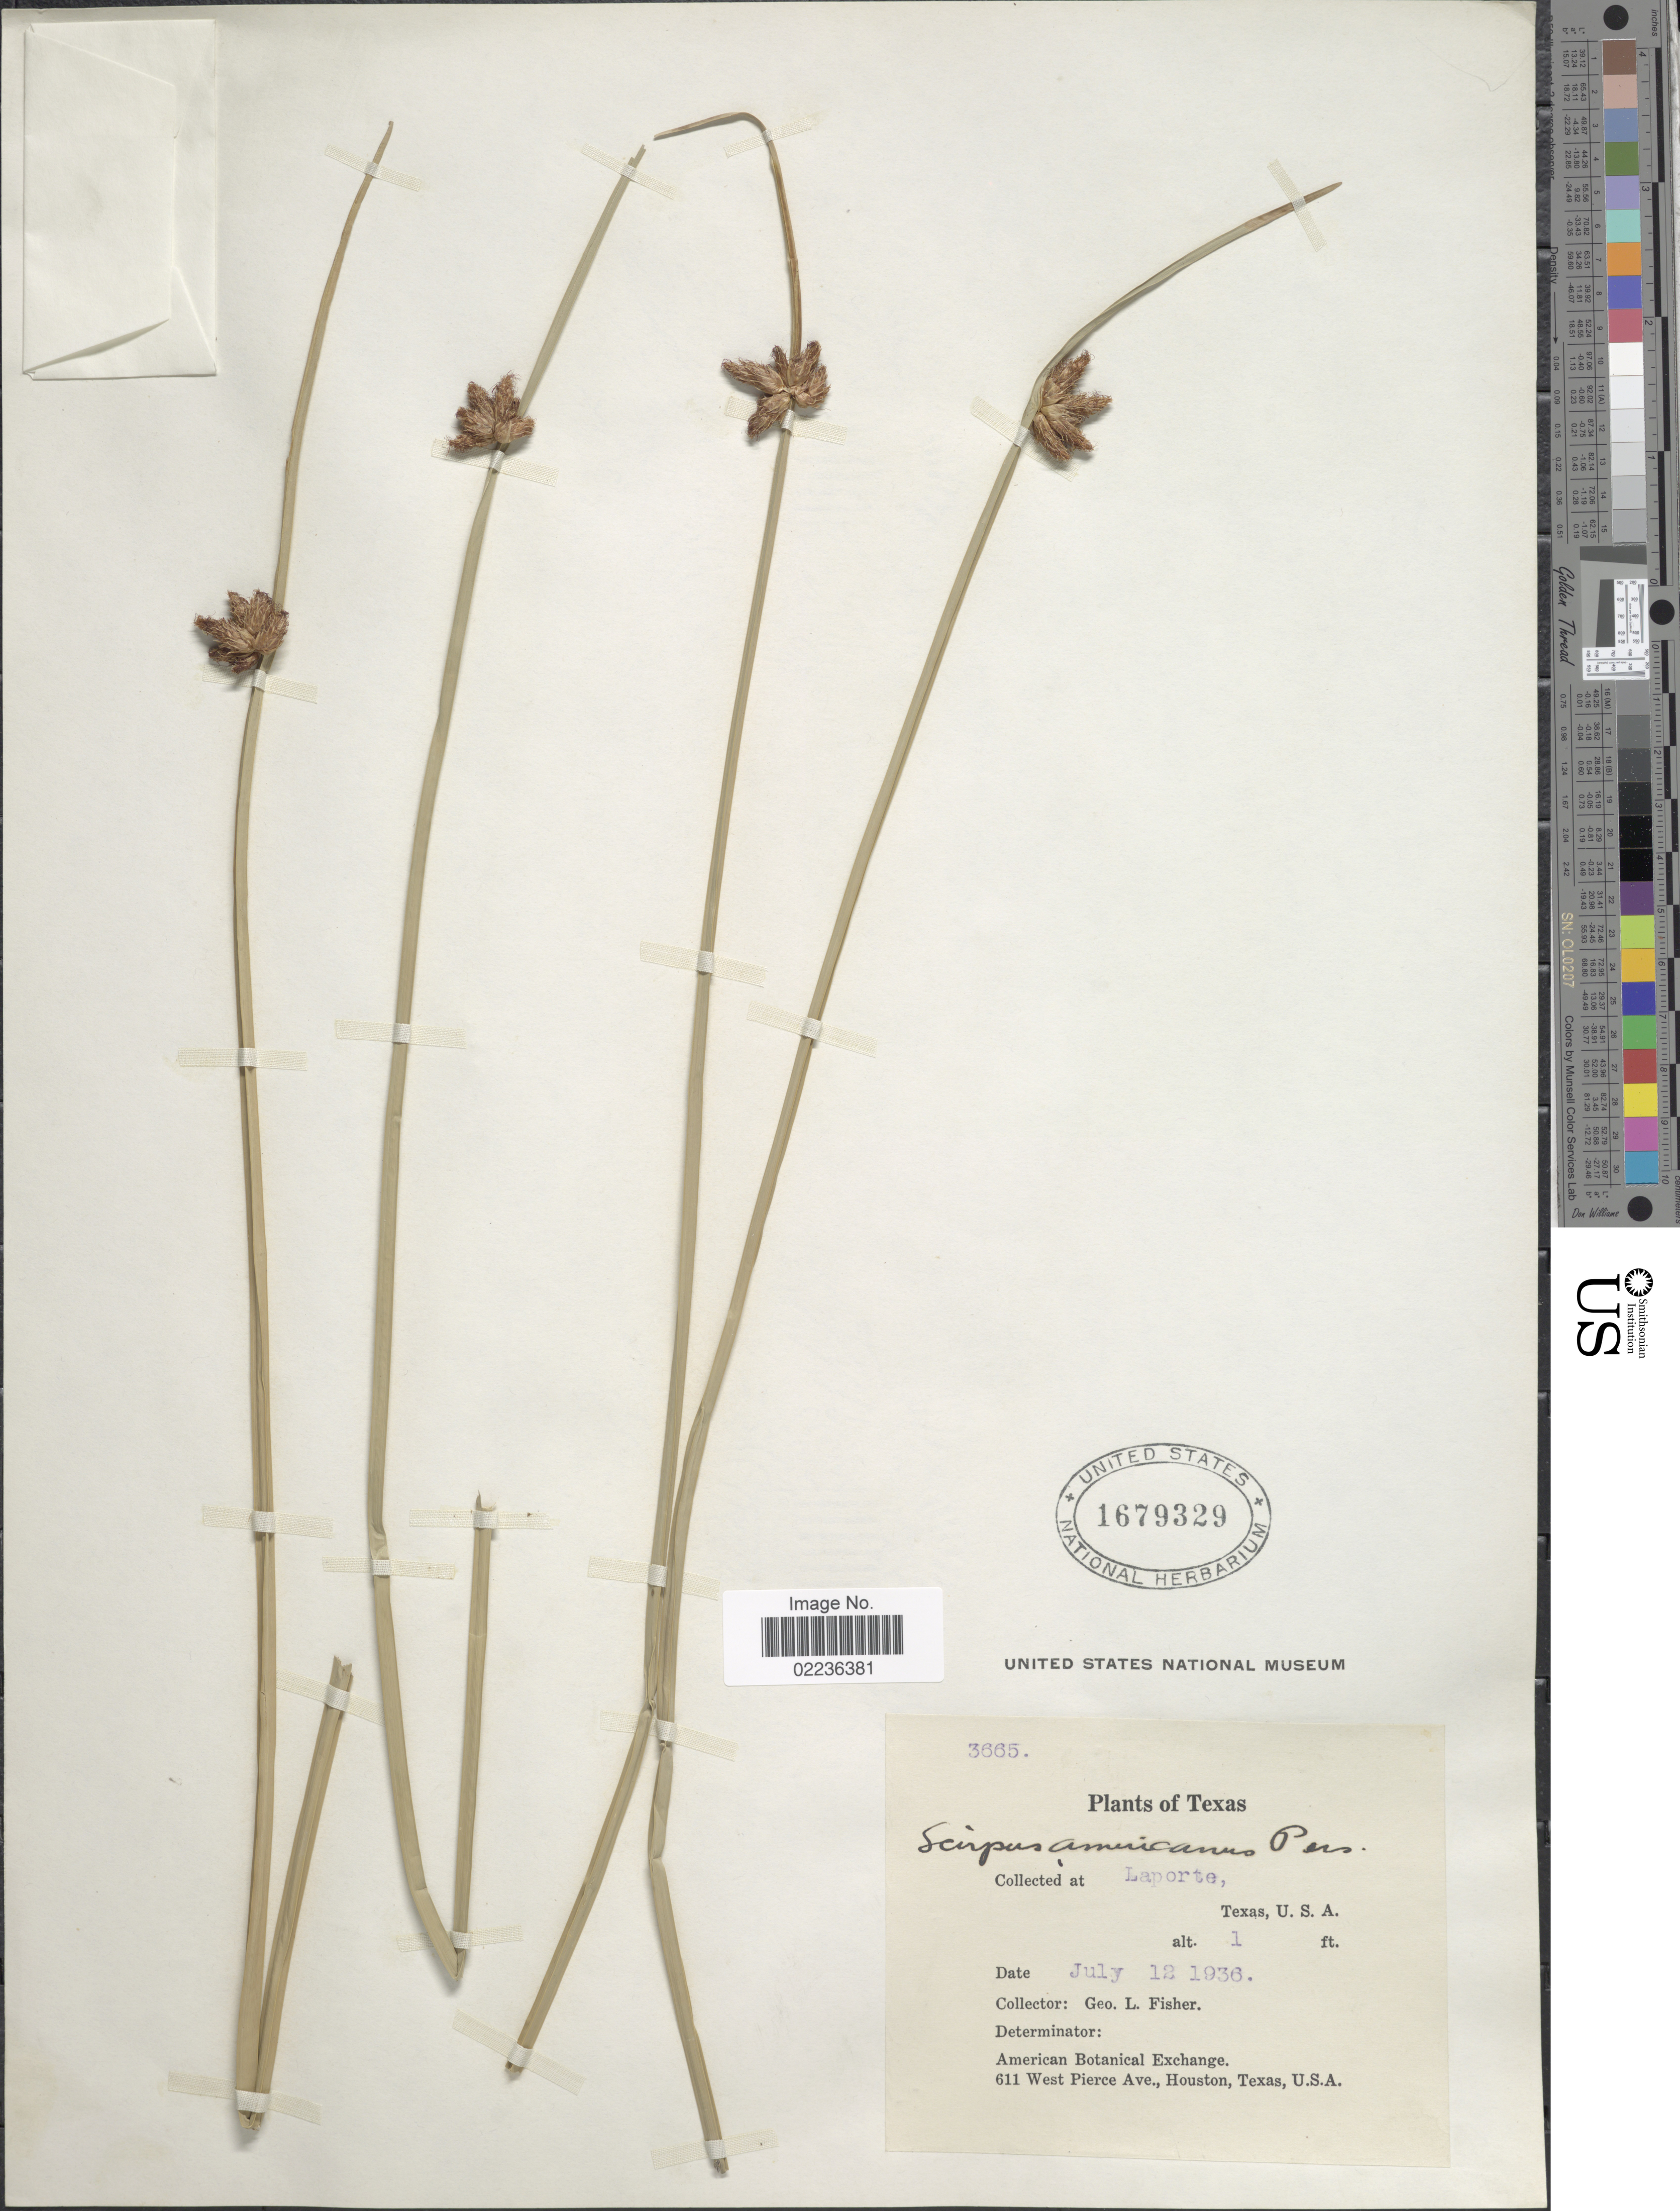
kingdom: Plantae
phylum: Tracheophyta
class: Liliopsida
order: Poales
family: Cyperaceae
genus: Schoenoplectus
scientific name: Schoenoplectus pungens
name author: (Vahl) Palla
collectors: G. L. Fisher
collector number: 3665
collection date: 1936-07-12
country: United States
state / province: Texas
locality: Laporte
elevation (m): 0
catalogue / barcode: US 1679329